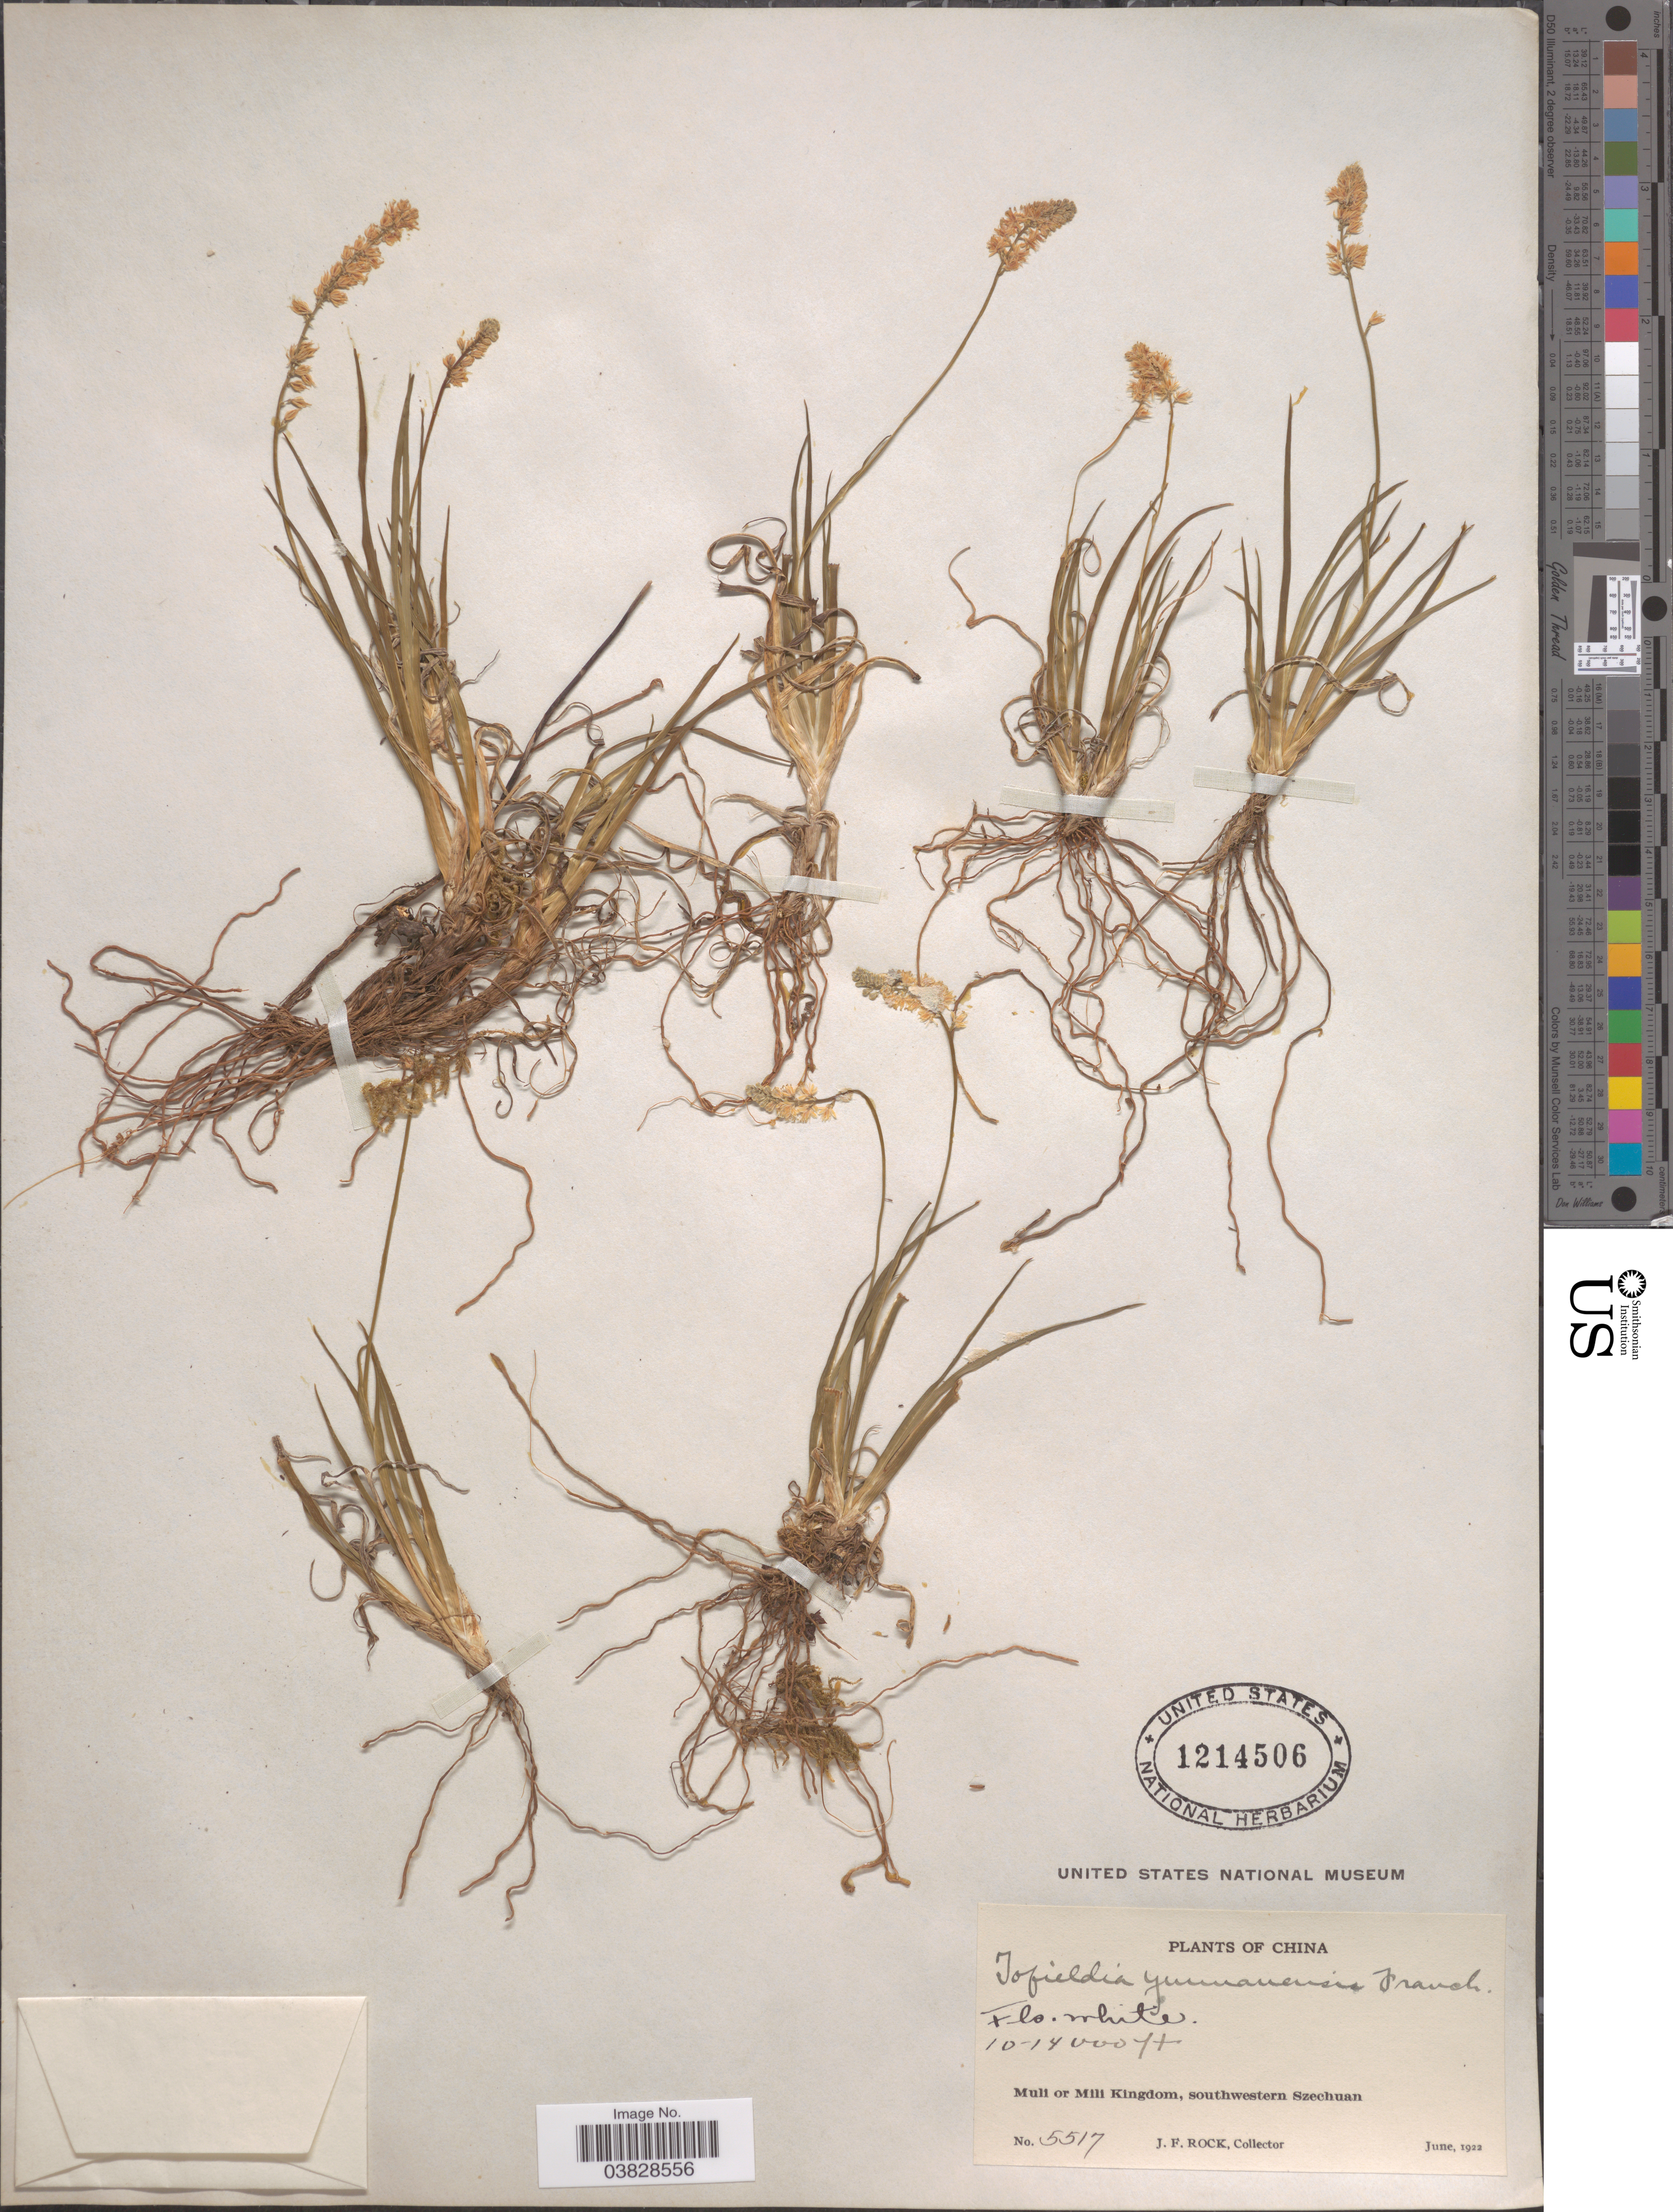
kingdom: Plantae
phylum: Tracheophyta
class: Liliopsida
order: Alismatales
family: Tofieldiaceae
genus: Tofieldia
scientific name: Tofieldia yunnanensis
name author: Franch.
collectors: J. Rock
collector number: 5517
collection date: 1922-06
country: China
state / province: Sichuan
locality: Muli or Mili Kingdom, southwestern Szechuan.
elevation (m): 3048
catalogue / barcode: US 1214506